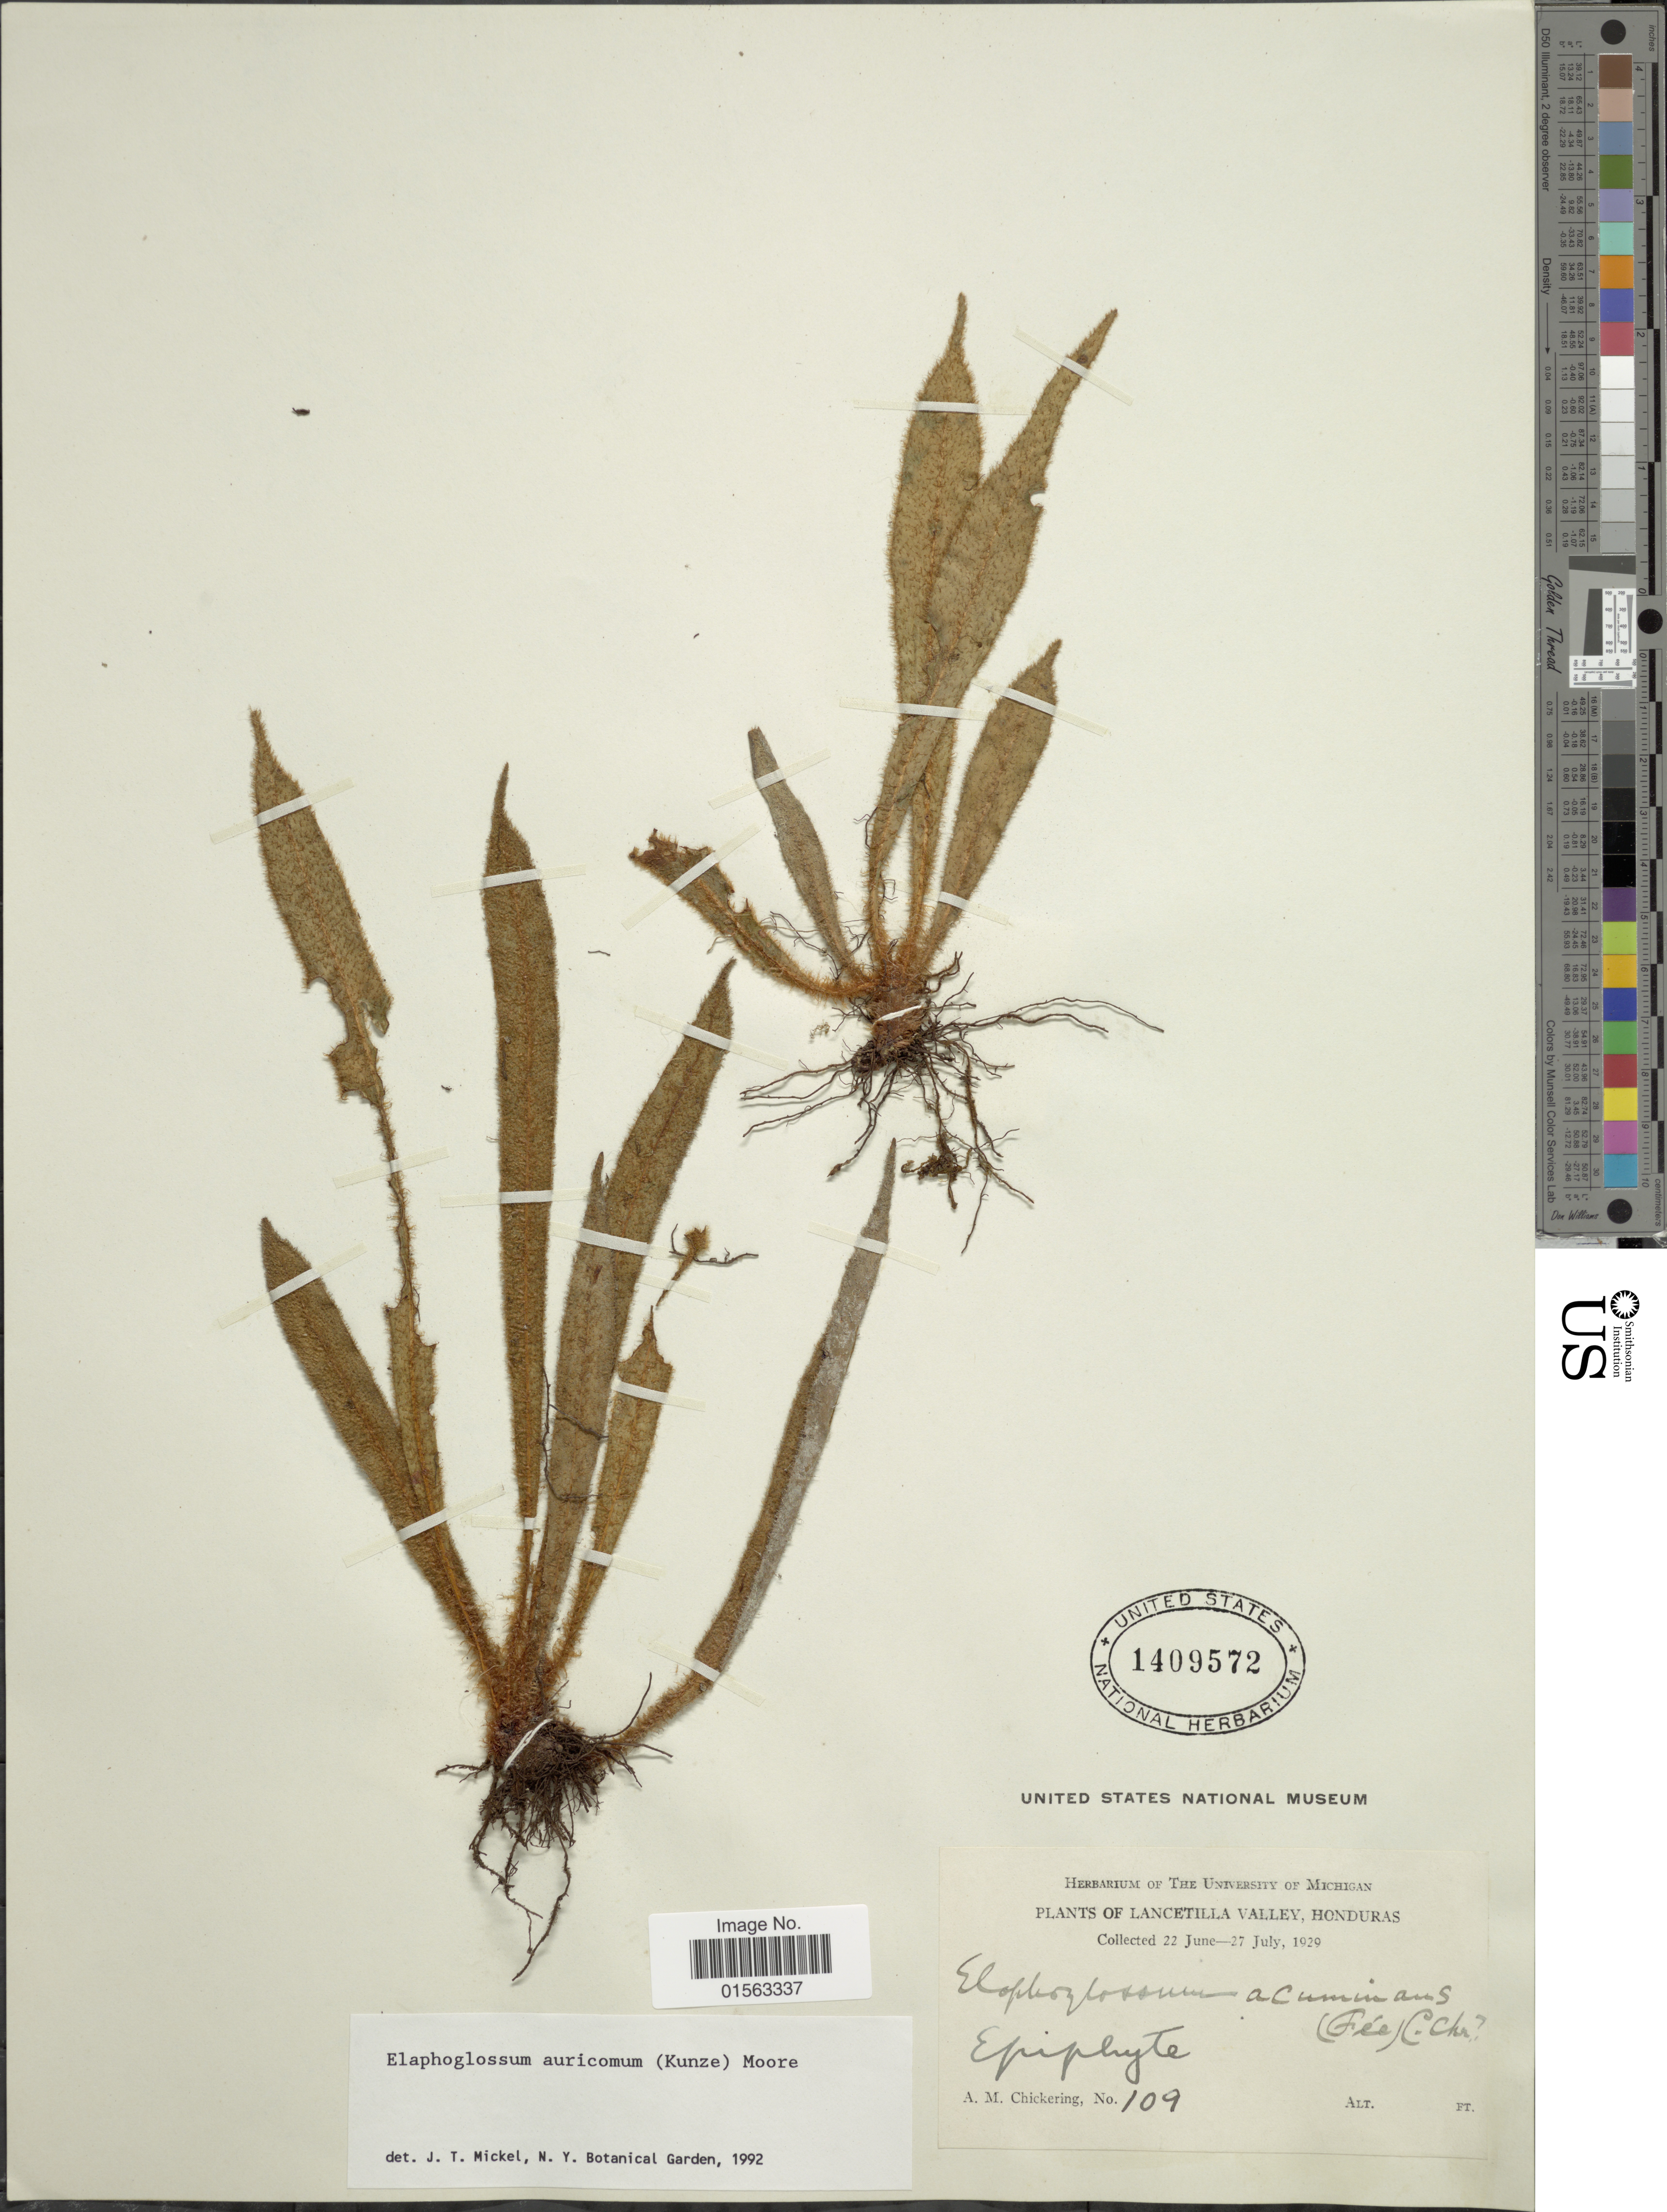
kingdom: Plantae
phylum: Tracheophyta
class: Polypodiopsida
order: Polypodiales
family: Dryopteridaceae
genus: Elaphoglossum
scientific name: Elaphoglossum auricomum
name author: (Kunze) T. Moore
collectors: A. Chickering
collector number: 109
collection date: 1929-06-22/1929-07-27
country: Honduras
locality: Lancetilla Valley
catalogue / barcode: US 1409572